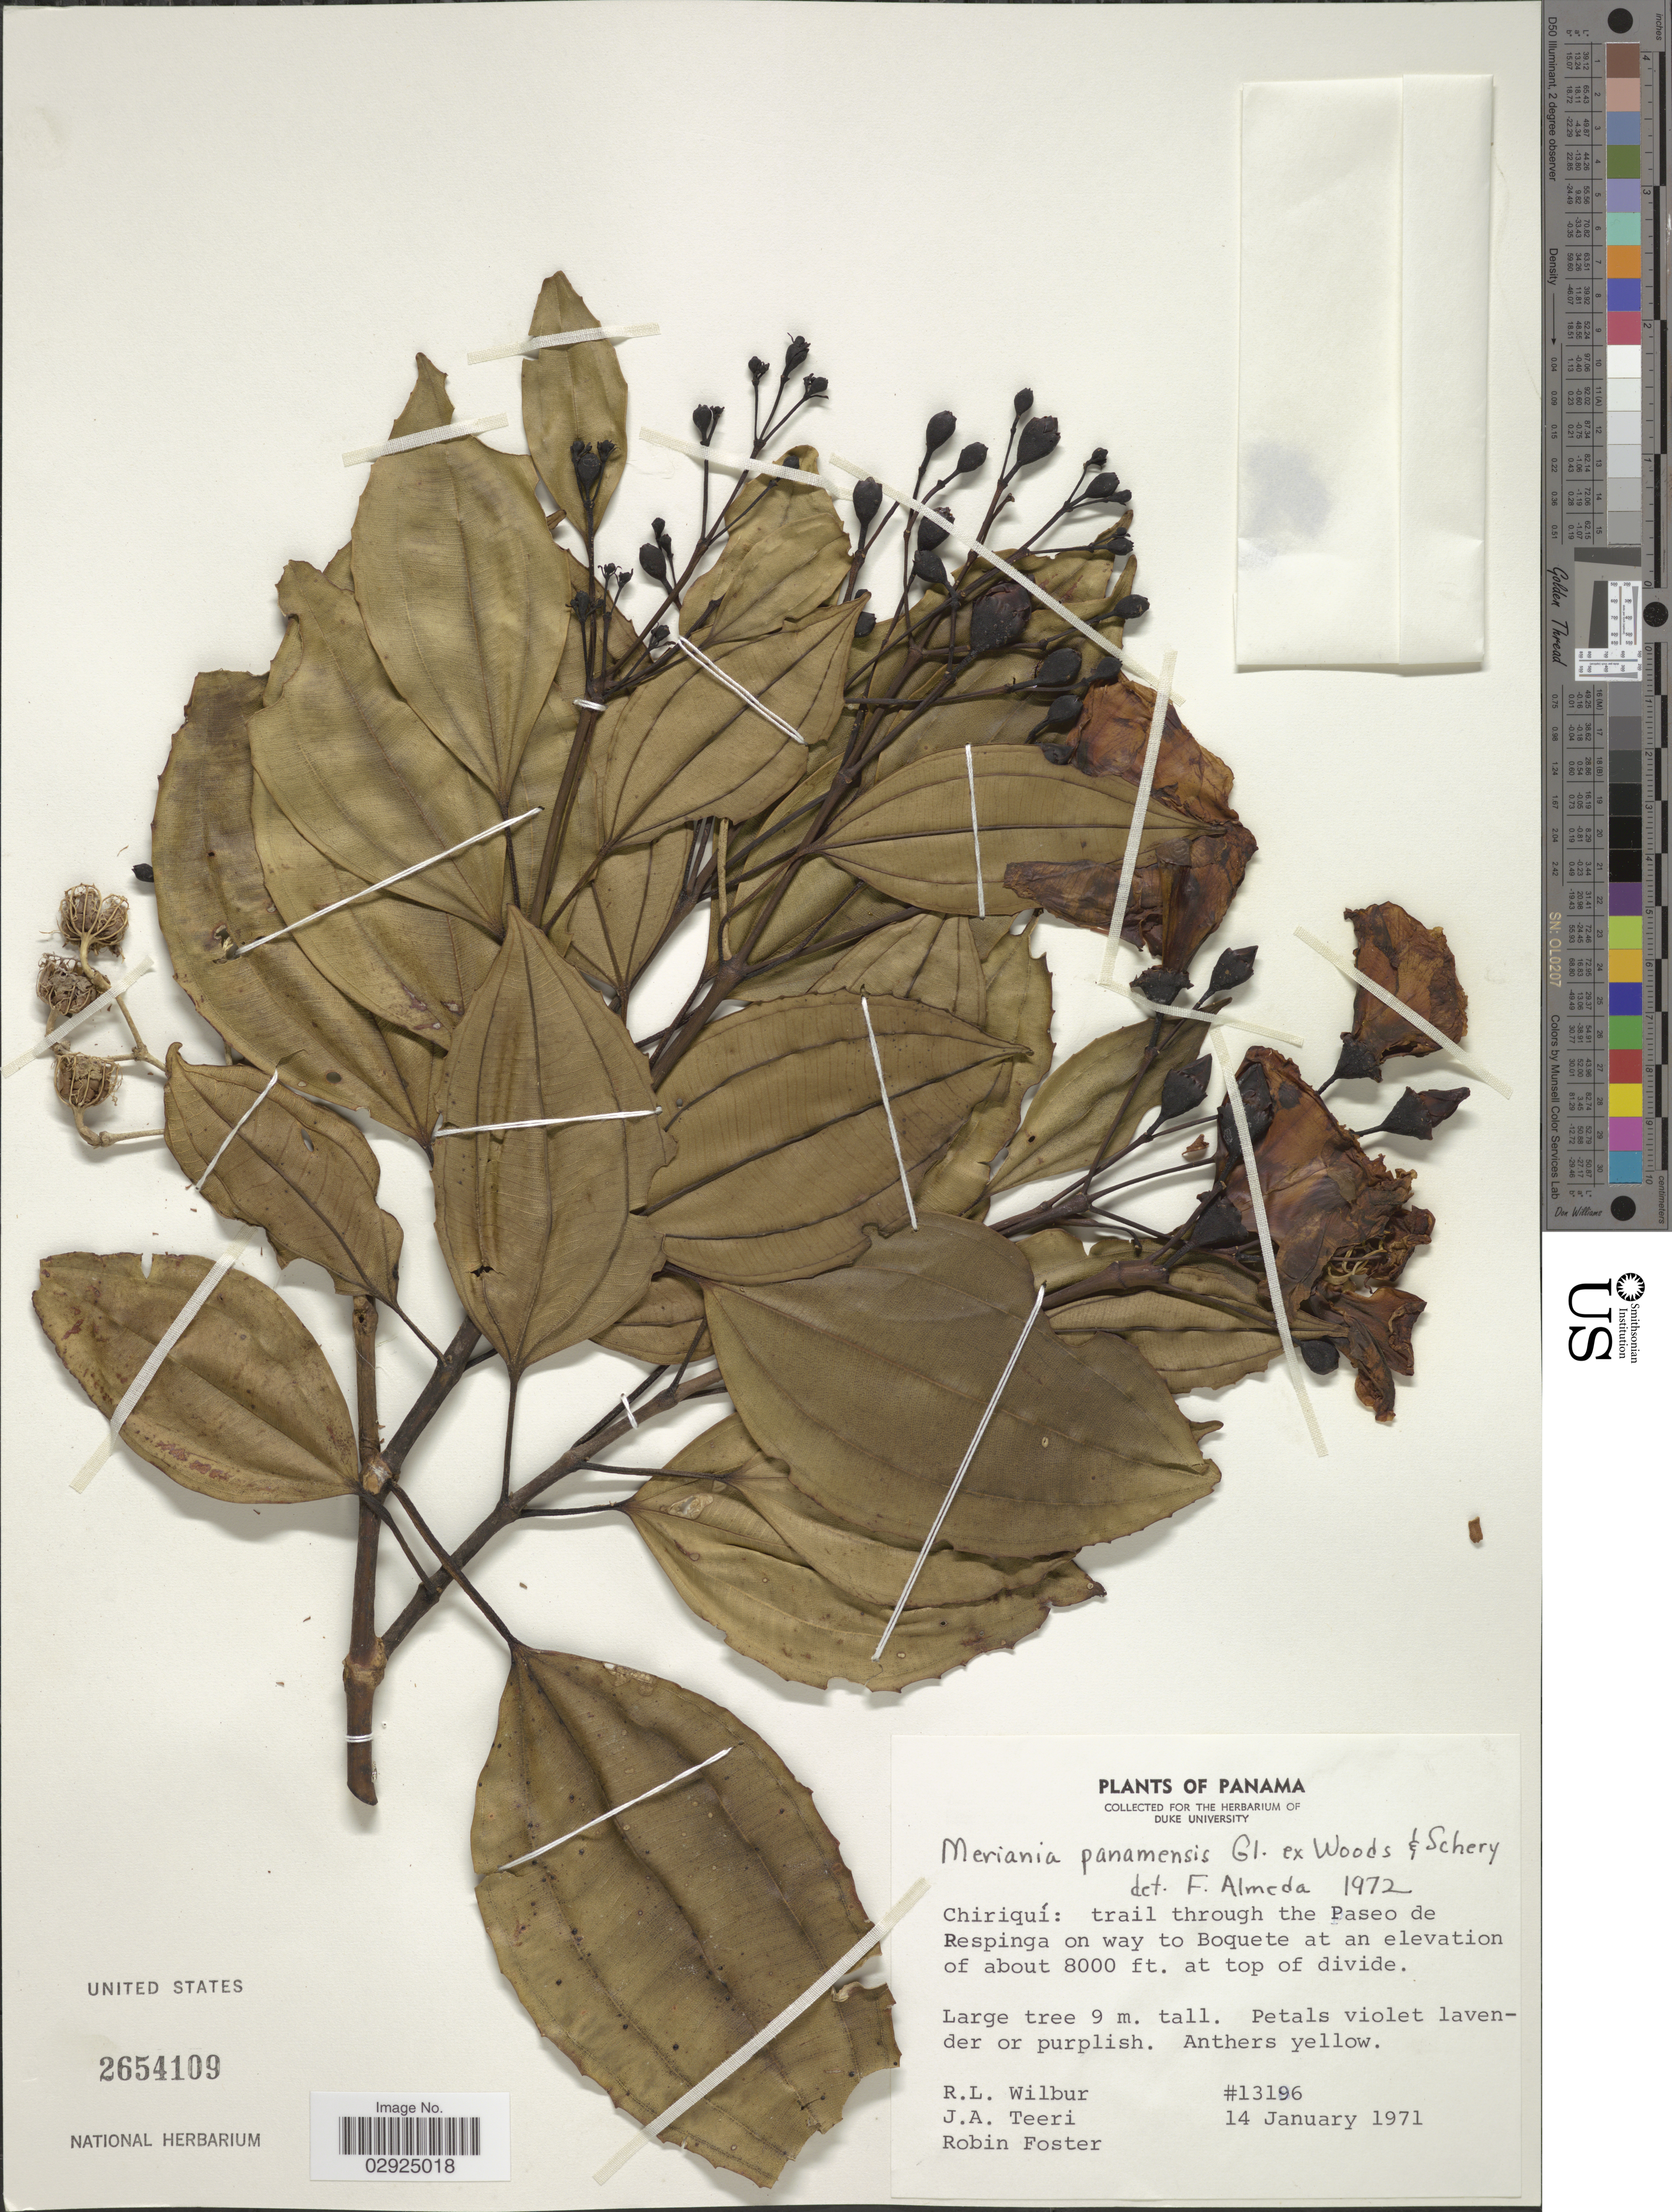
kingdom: Plantae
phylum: Tracheophyta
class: Magnoliopsida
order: Myrtales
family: Melastomataceae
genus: Meriania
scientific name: Meriania panamensis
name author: Gleason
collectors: R. L. Wilbur, J. Teeri & R. B. Foster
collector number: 13196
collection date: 1971-01-14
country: Panama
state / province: Chiriqui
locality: Trail through the Paseo de Respinga on way to Boquete, at top of divide.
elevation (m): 2438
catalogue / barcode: US 2654109